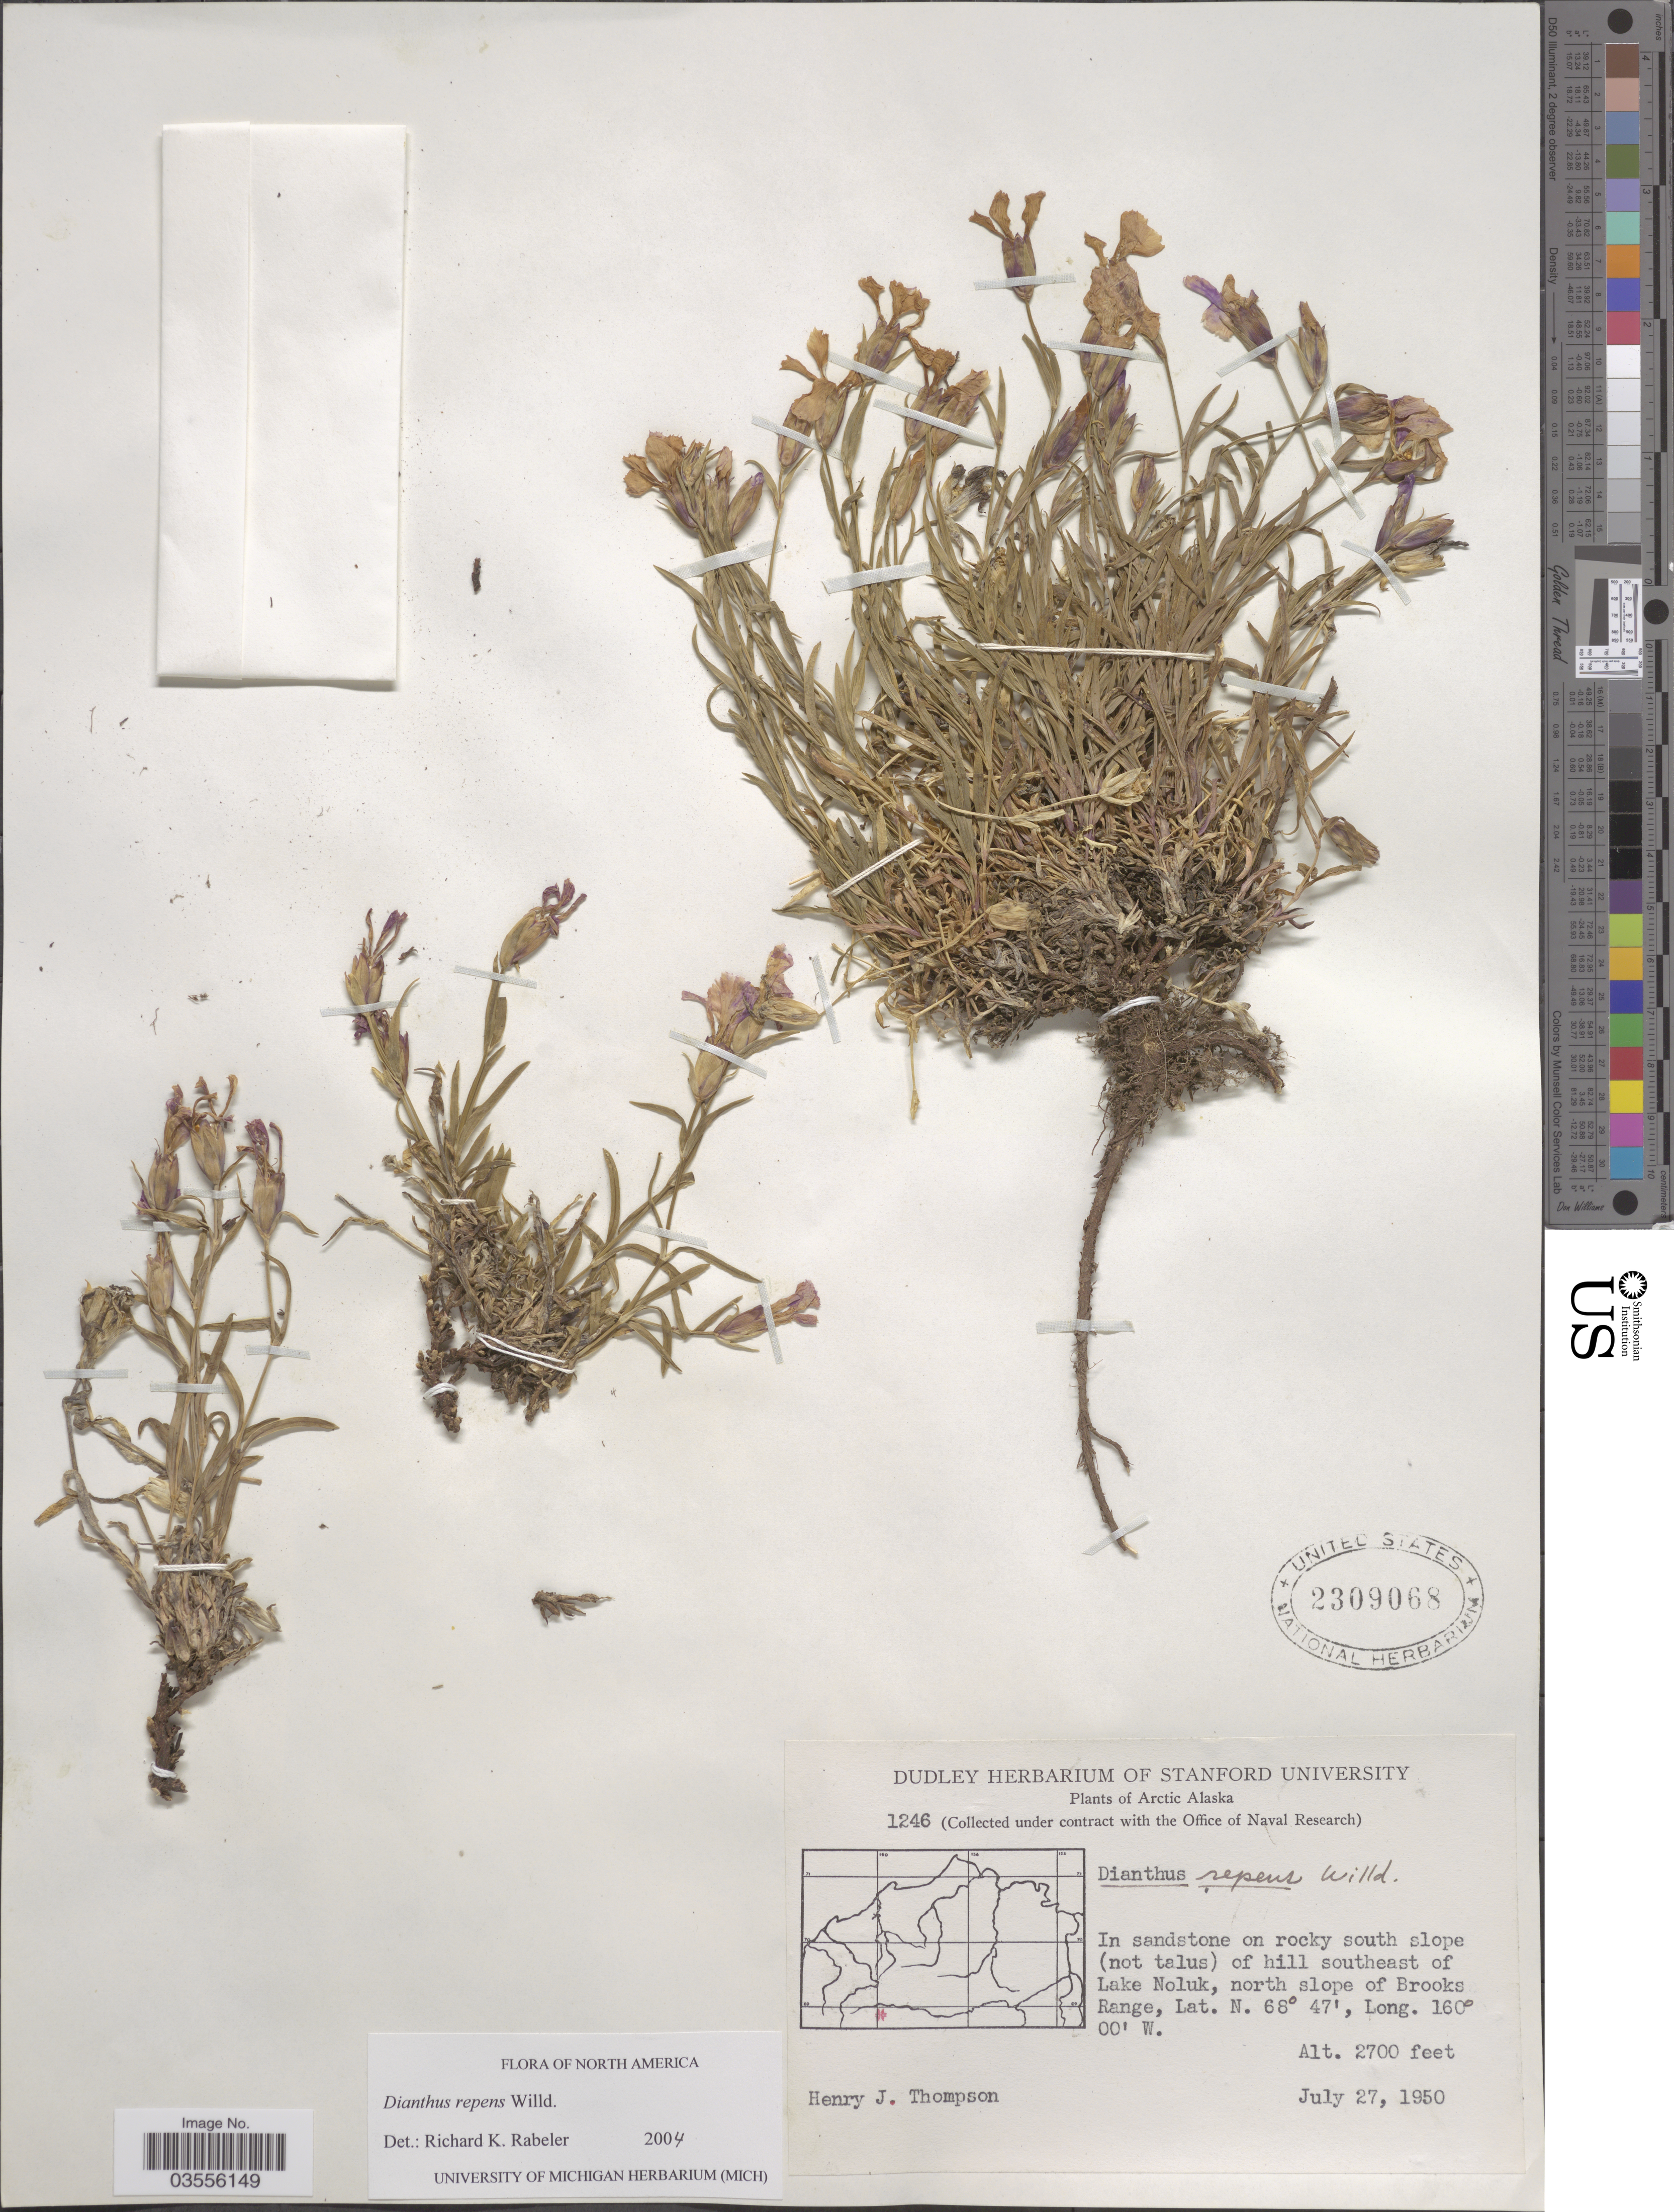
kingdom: Plantae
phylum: Tracheophyta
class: Magnoliopsida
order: Caryophyllales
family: Caryophyllaceae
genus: Dianthus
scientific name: Dianthus repens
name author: L.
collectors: H. J. Thompson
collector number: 1246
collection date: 1950-07-27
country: United States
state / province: Alaska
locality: Arctic. Hill southeast of Lake Noluk, north slope of Brooks Range.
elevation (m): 823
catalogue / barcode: US 2309068